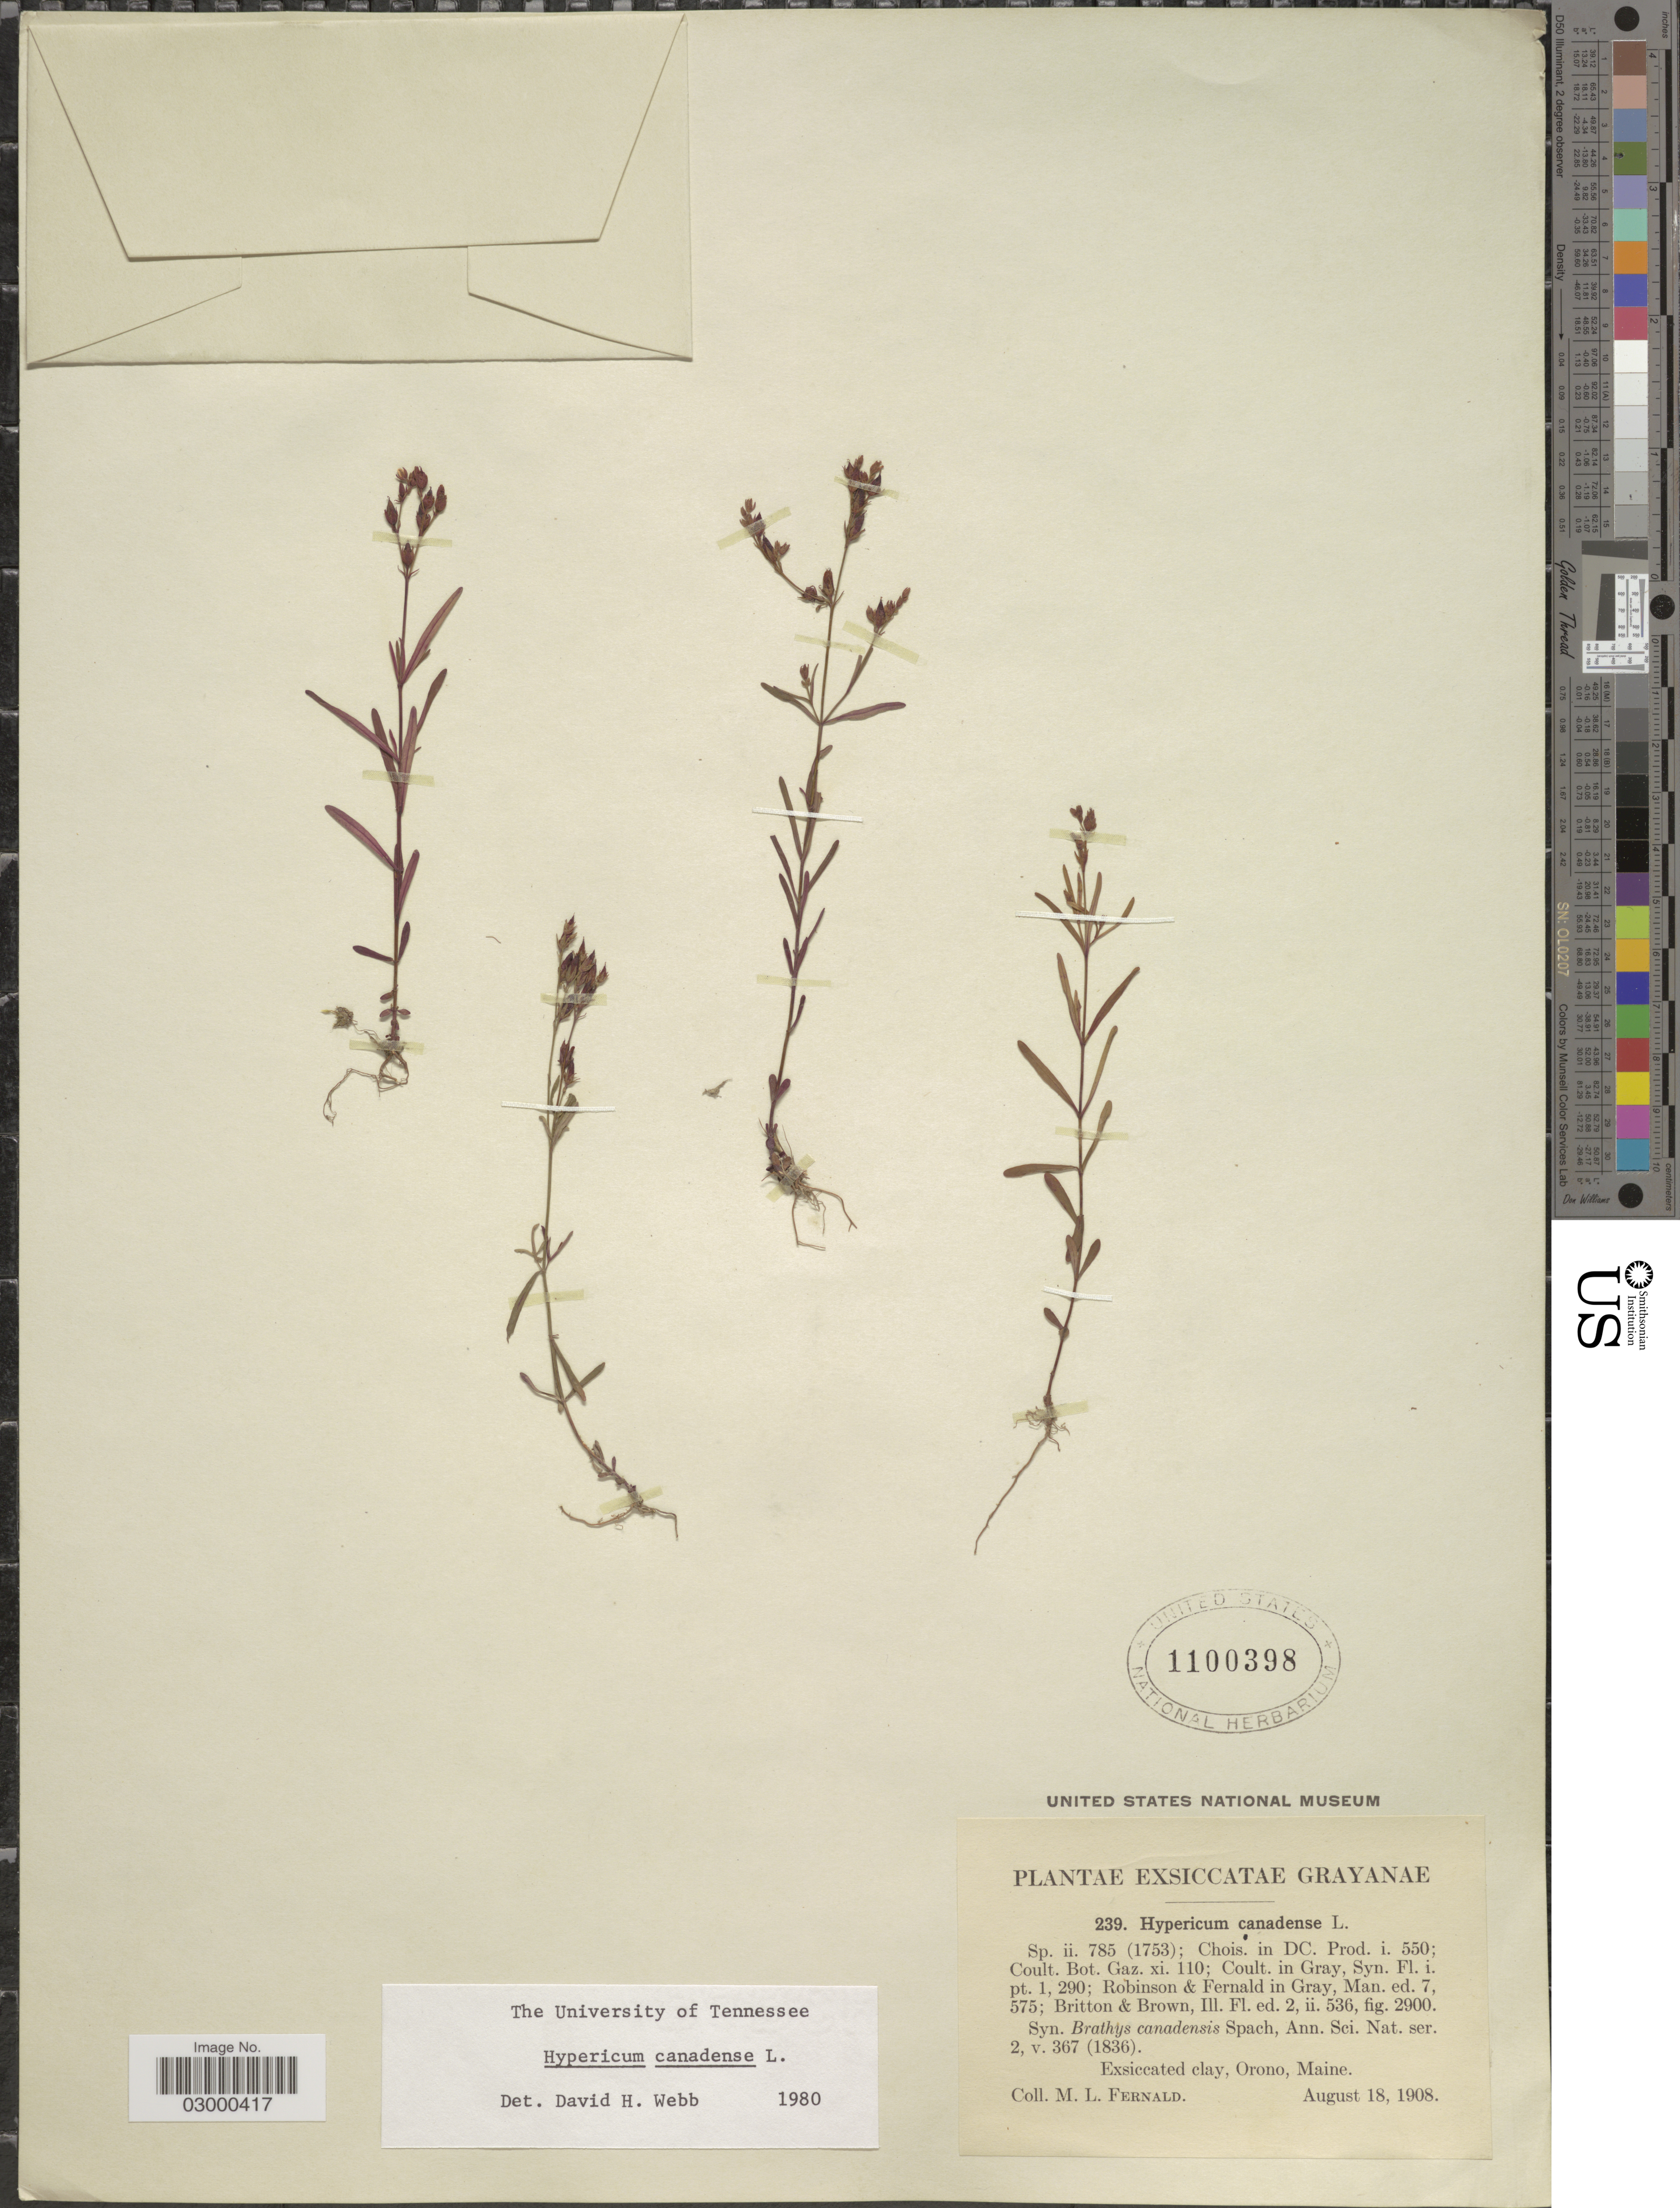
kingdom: Plantae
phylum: Tracheophyta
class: Magnoliopsida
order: Malpighiales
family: Hypericaceae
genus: Hypericum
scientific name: Hypericum canadense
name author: L.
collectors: M. L. Fernald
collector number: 239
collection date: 1908-08-18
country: United States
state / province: Maine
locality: Orono.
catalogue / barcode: US 1100398